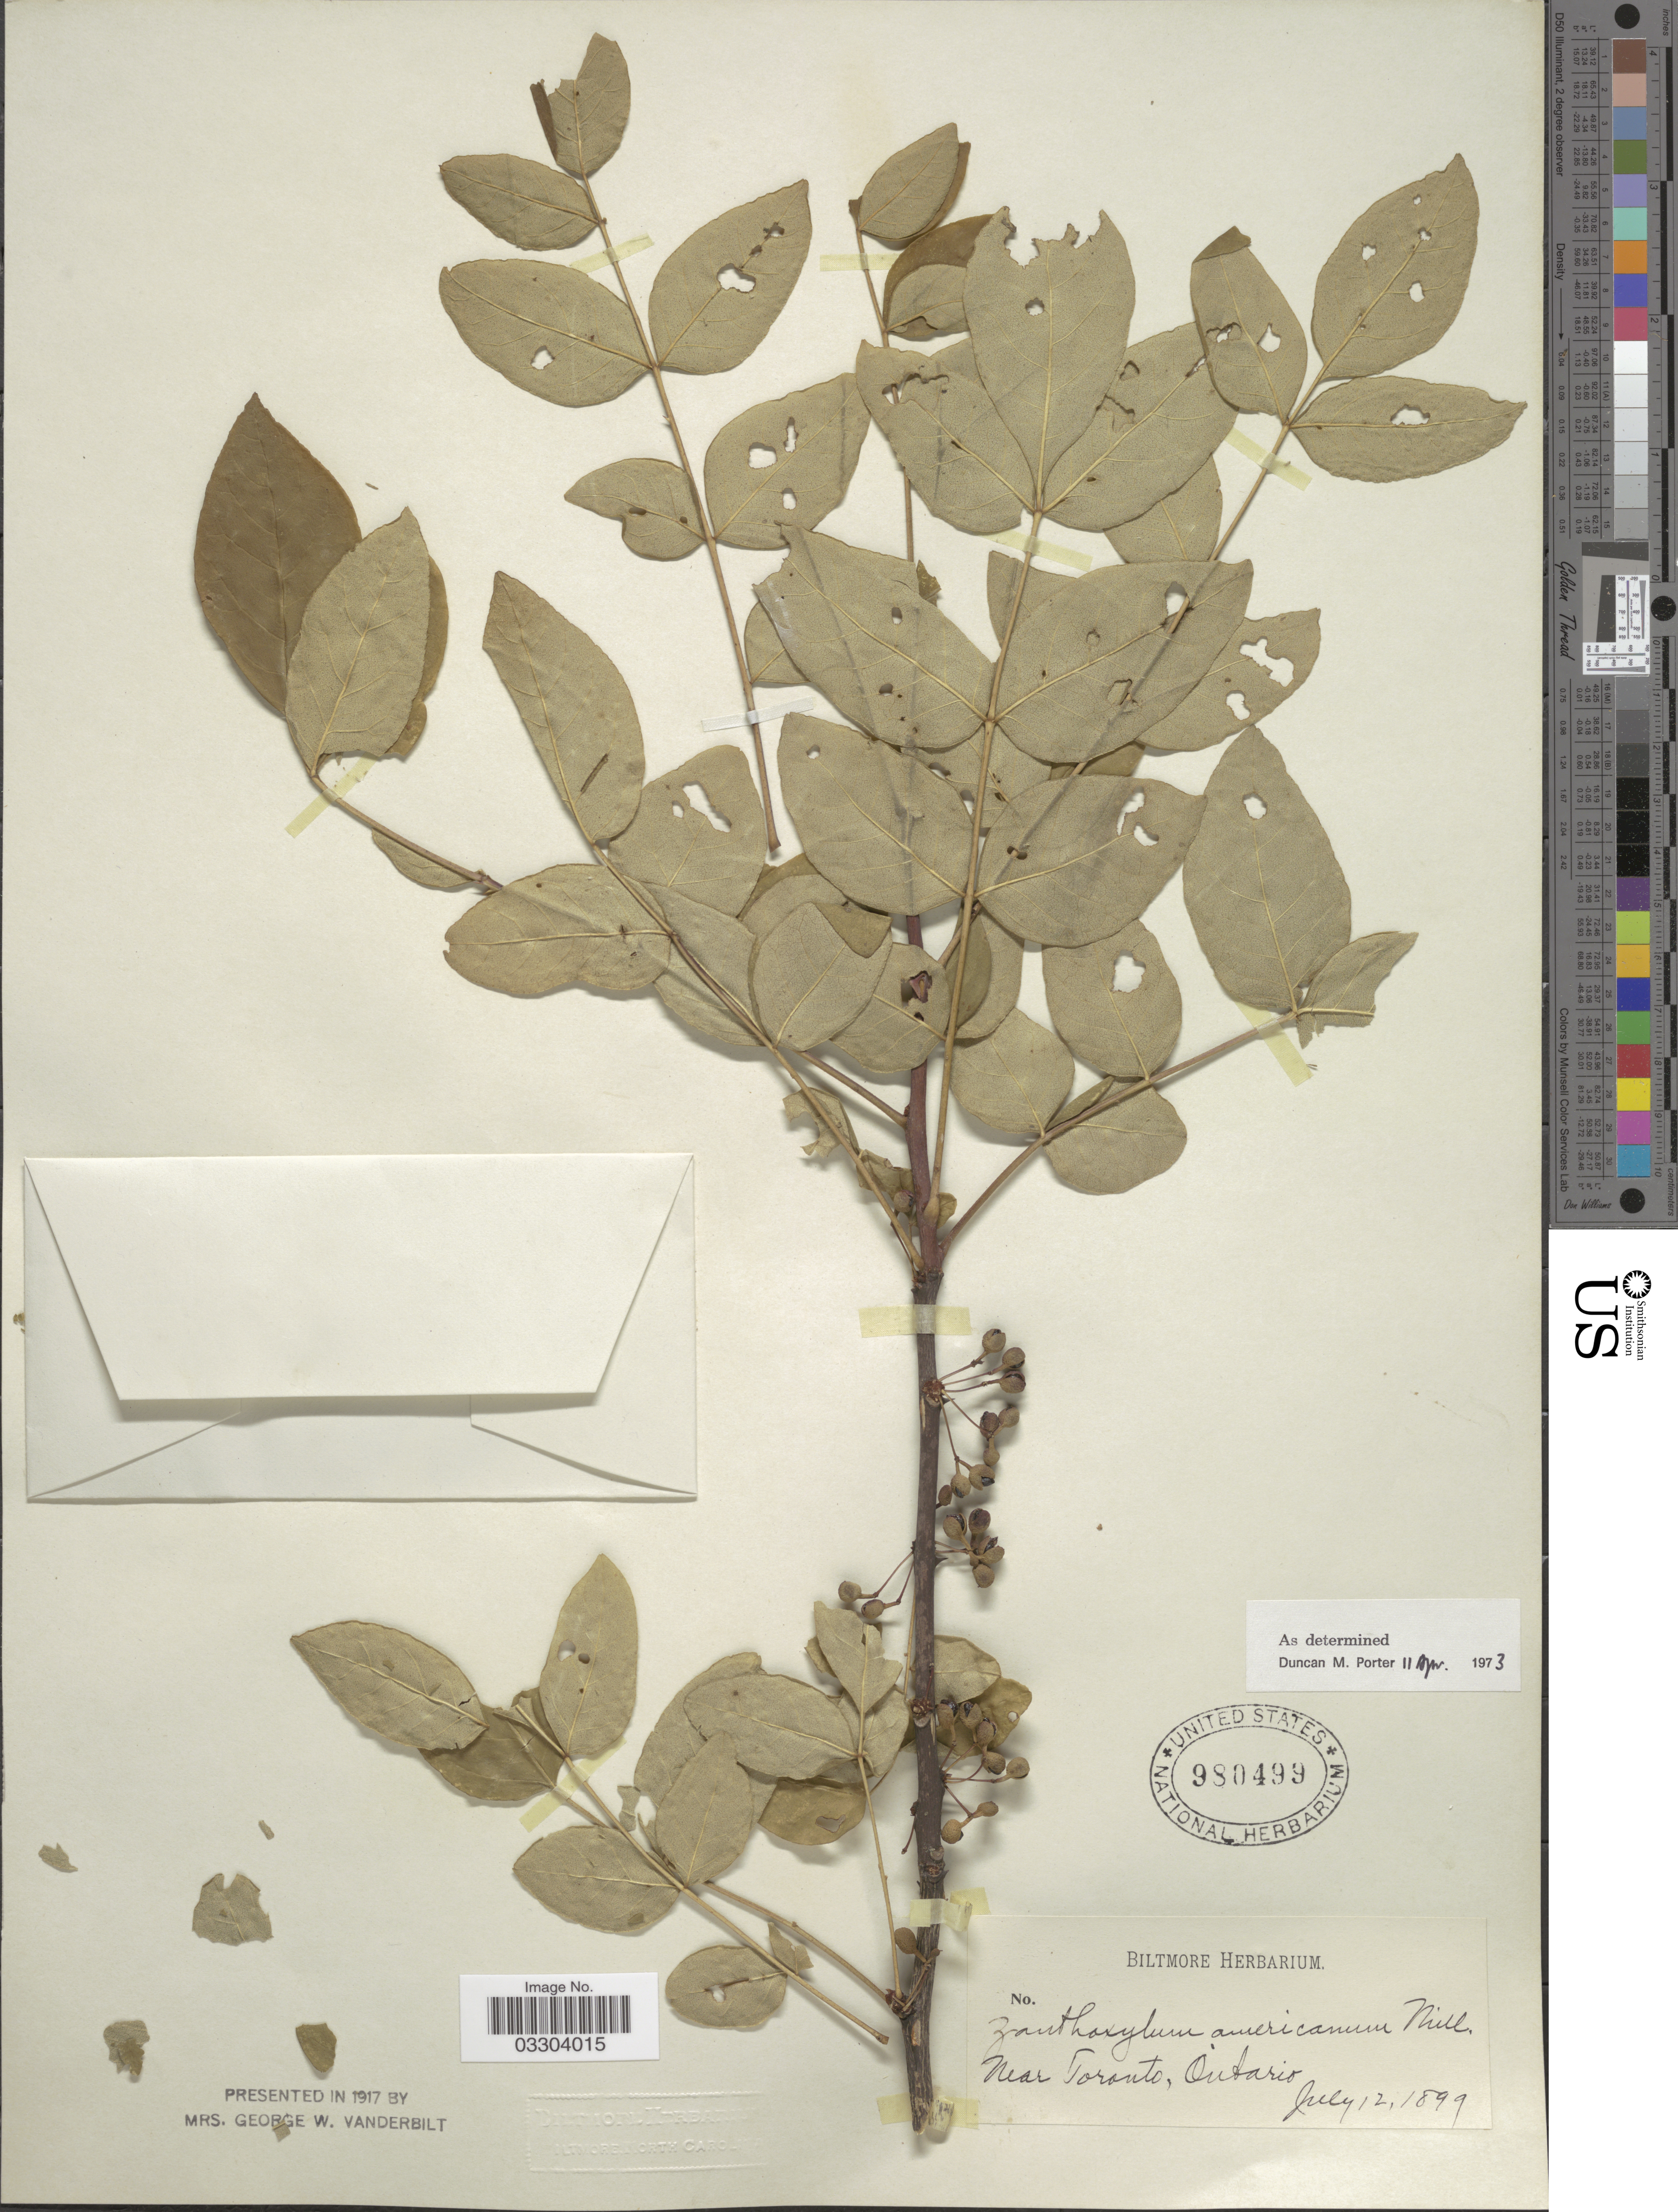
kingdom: Plantae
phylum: Tracheophyta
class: Magnoliopsida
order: Sapindales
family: Rutaceae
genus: Zanthoxylum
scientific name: Zanthoxylum americanum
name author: Mill.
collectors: ex herb. Biltmore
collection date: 1899-07-12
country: Canada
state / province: Ontario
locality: Near Toronto.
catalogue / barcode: US 980499